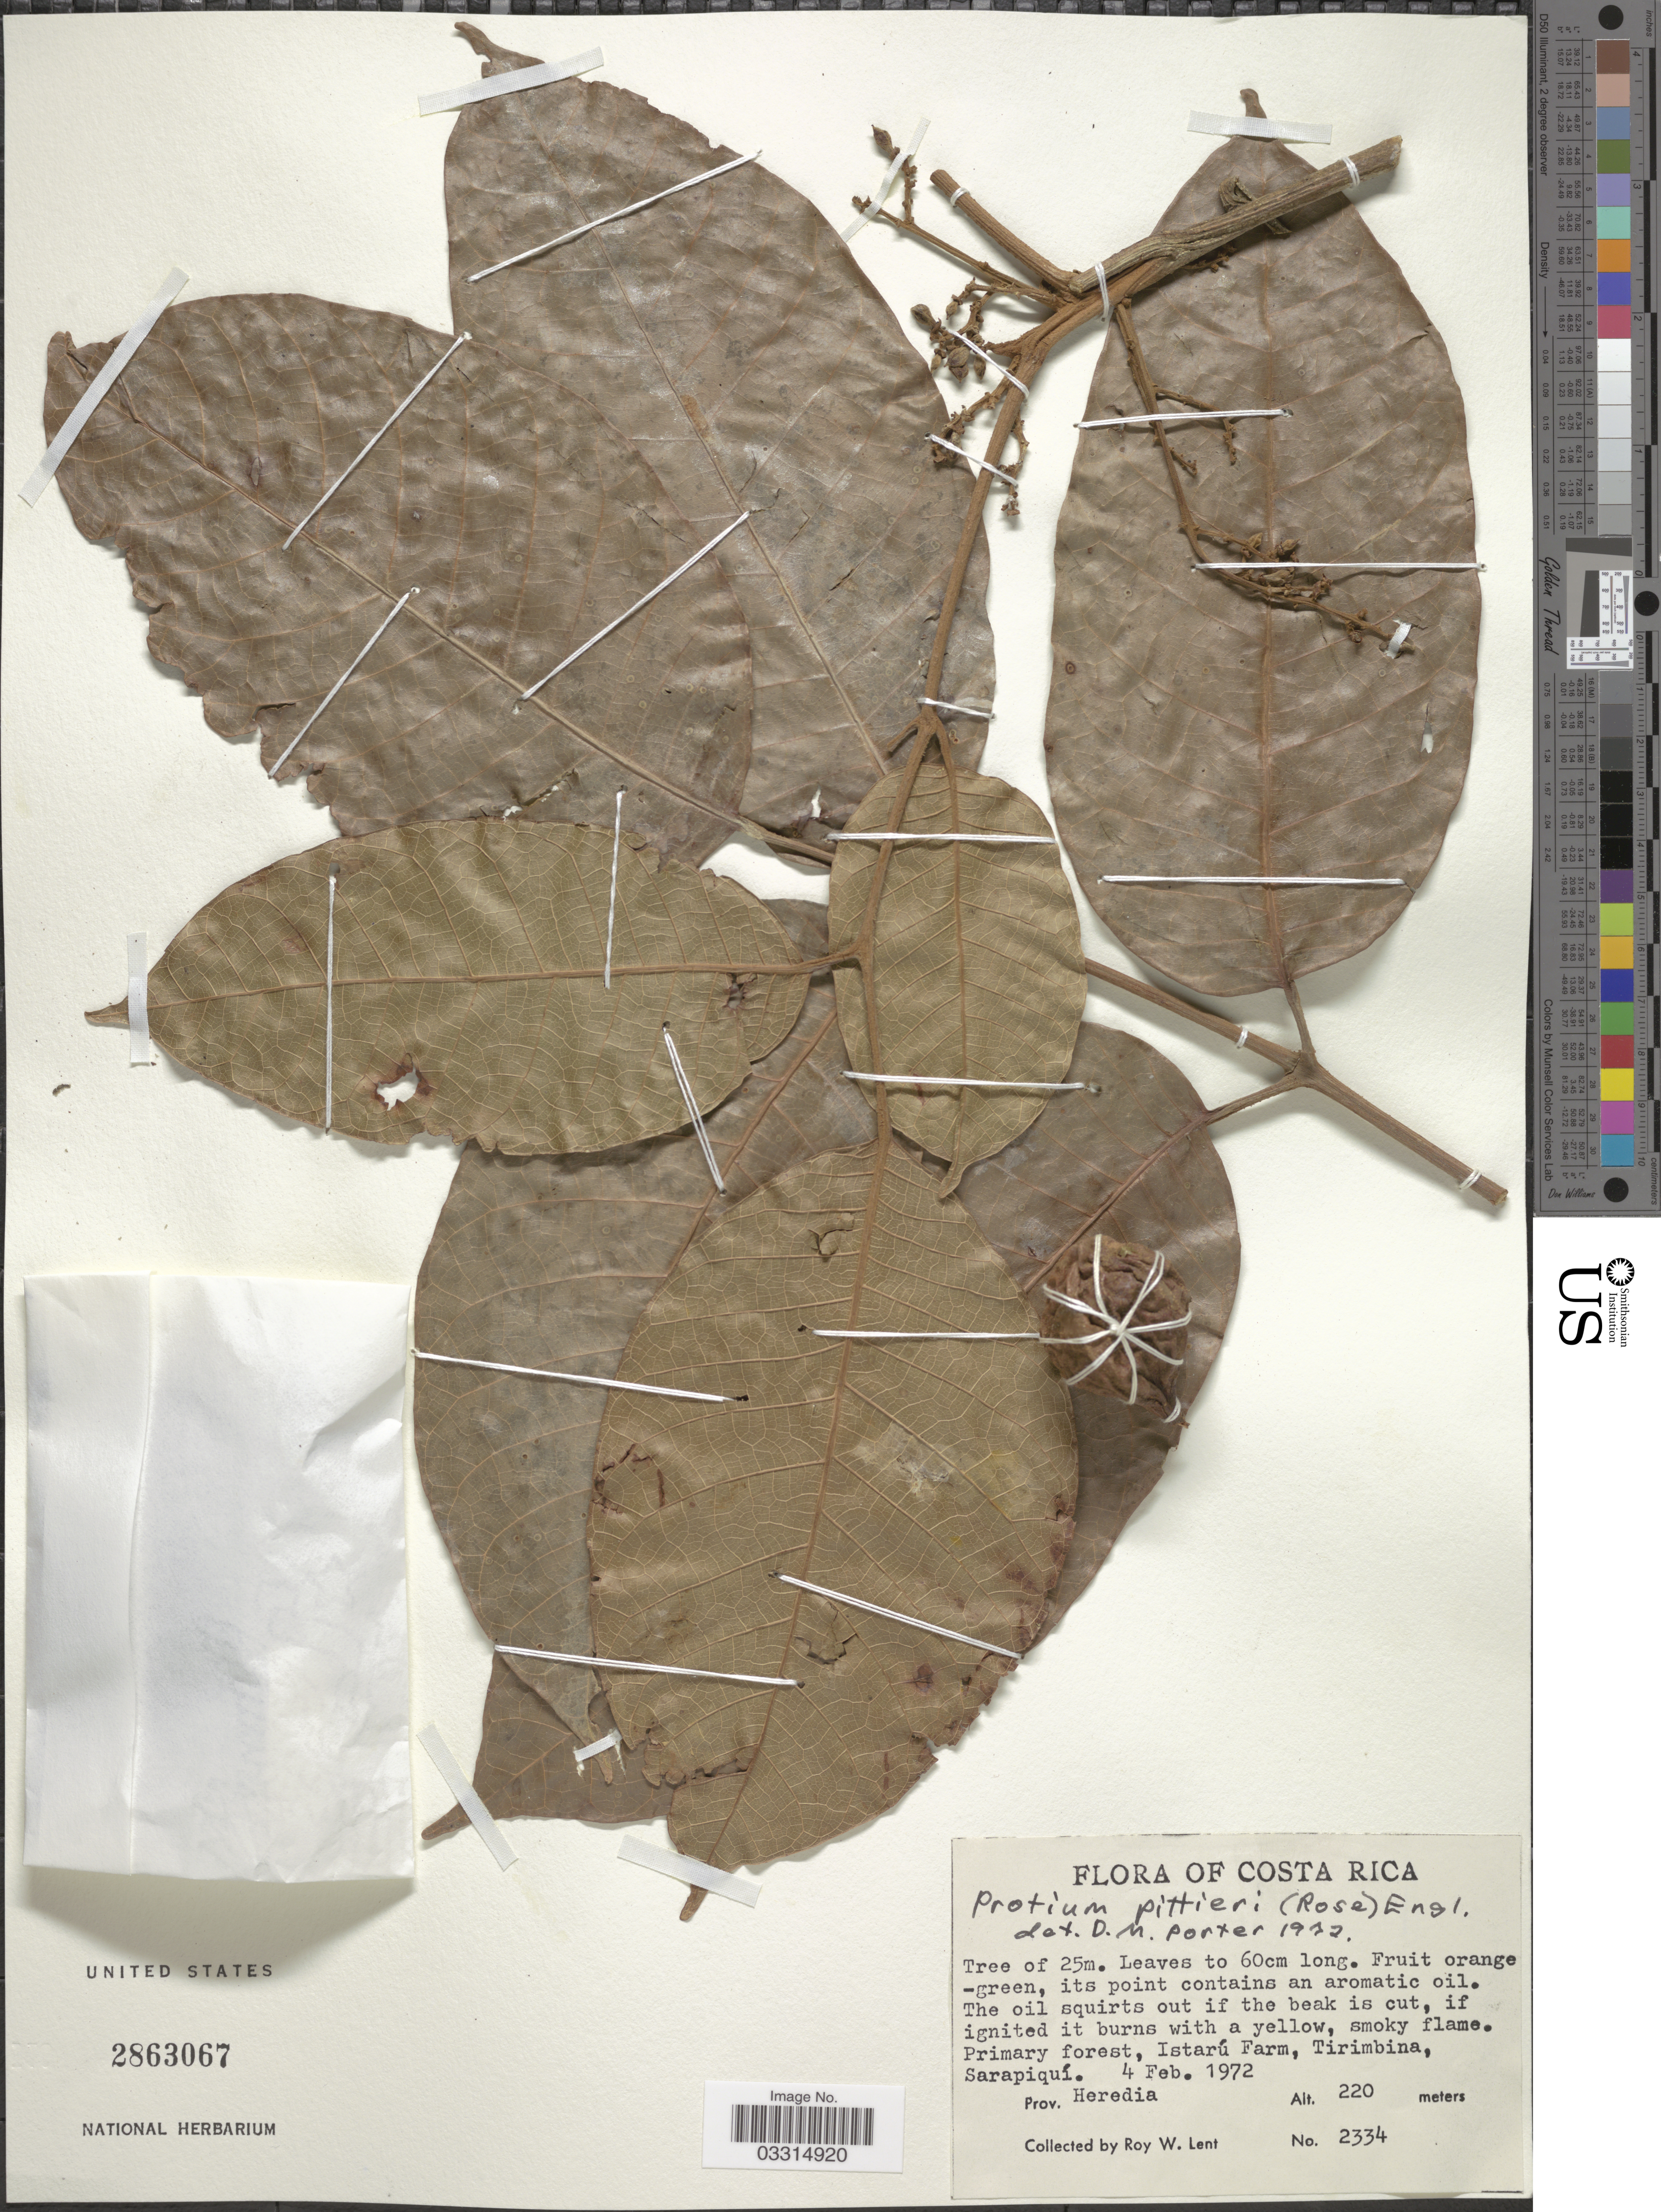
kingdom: Plantae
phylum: Tracheophyta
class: Magnoliopsida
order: Sapindales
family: Burseraceae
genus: Protium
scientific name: Protium unifoliolatum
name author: Engl.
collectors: R. W. Lent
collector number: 2334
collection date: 1972-02-04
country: Costa Rica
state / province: Heredia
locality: Istarú Farm, Tirimbina, Sarapiquí.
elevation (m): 220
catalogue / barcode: US 2863067